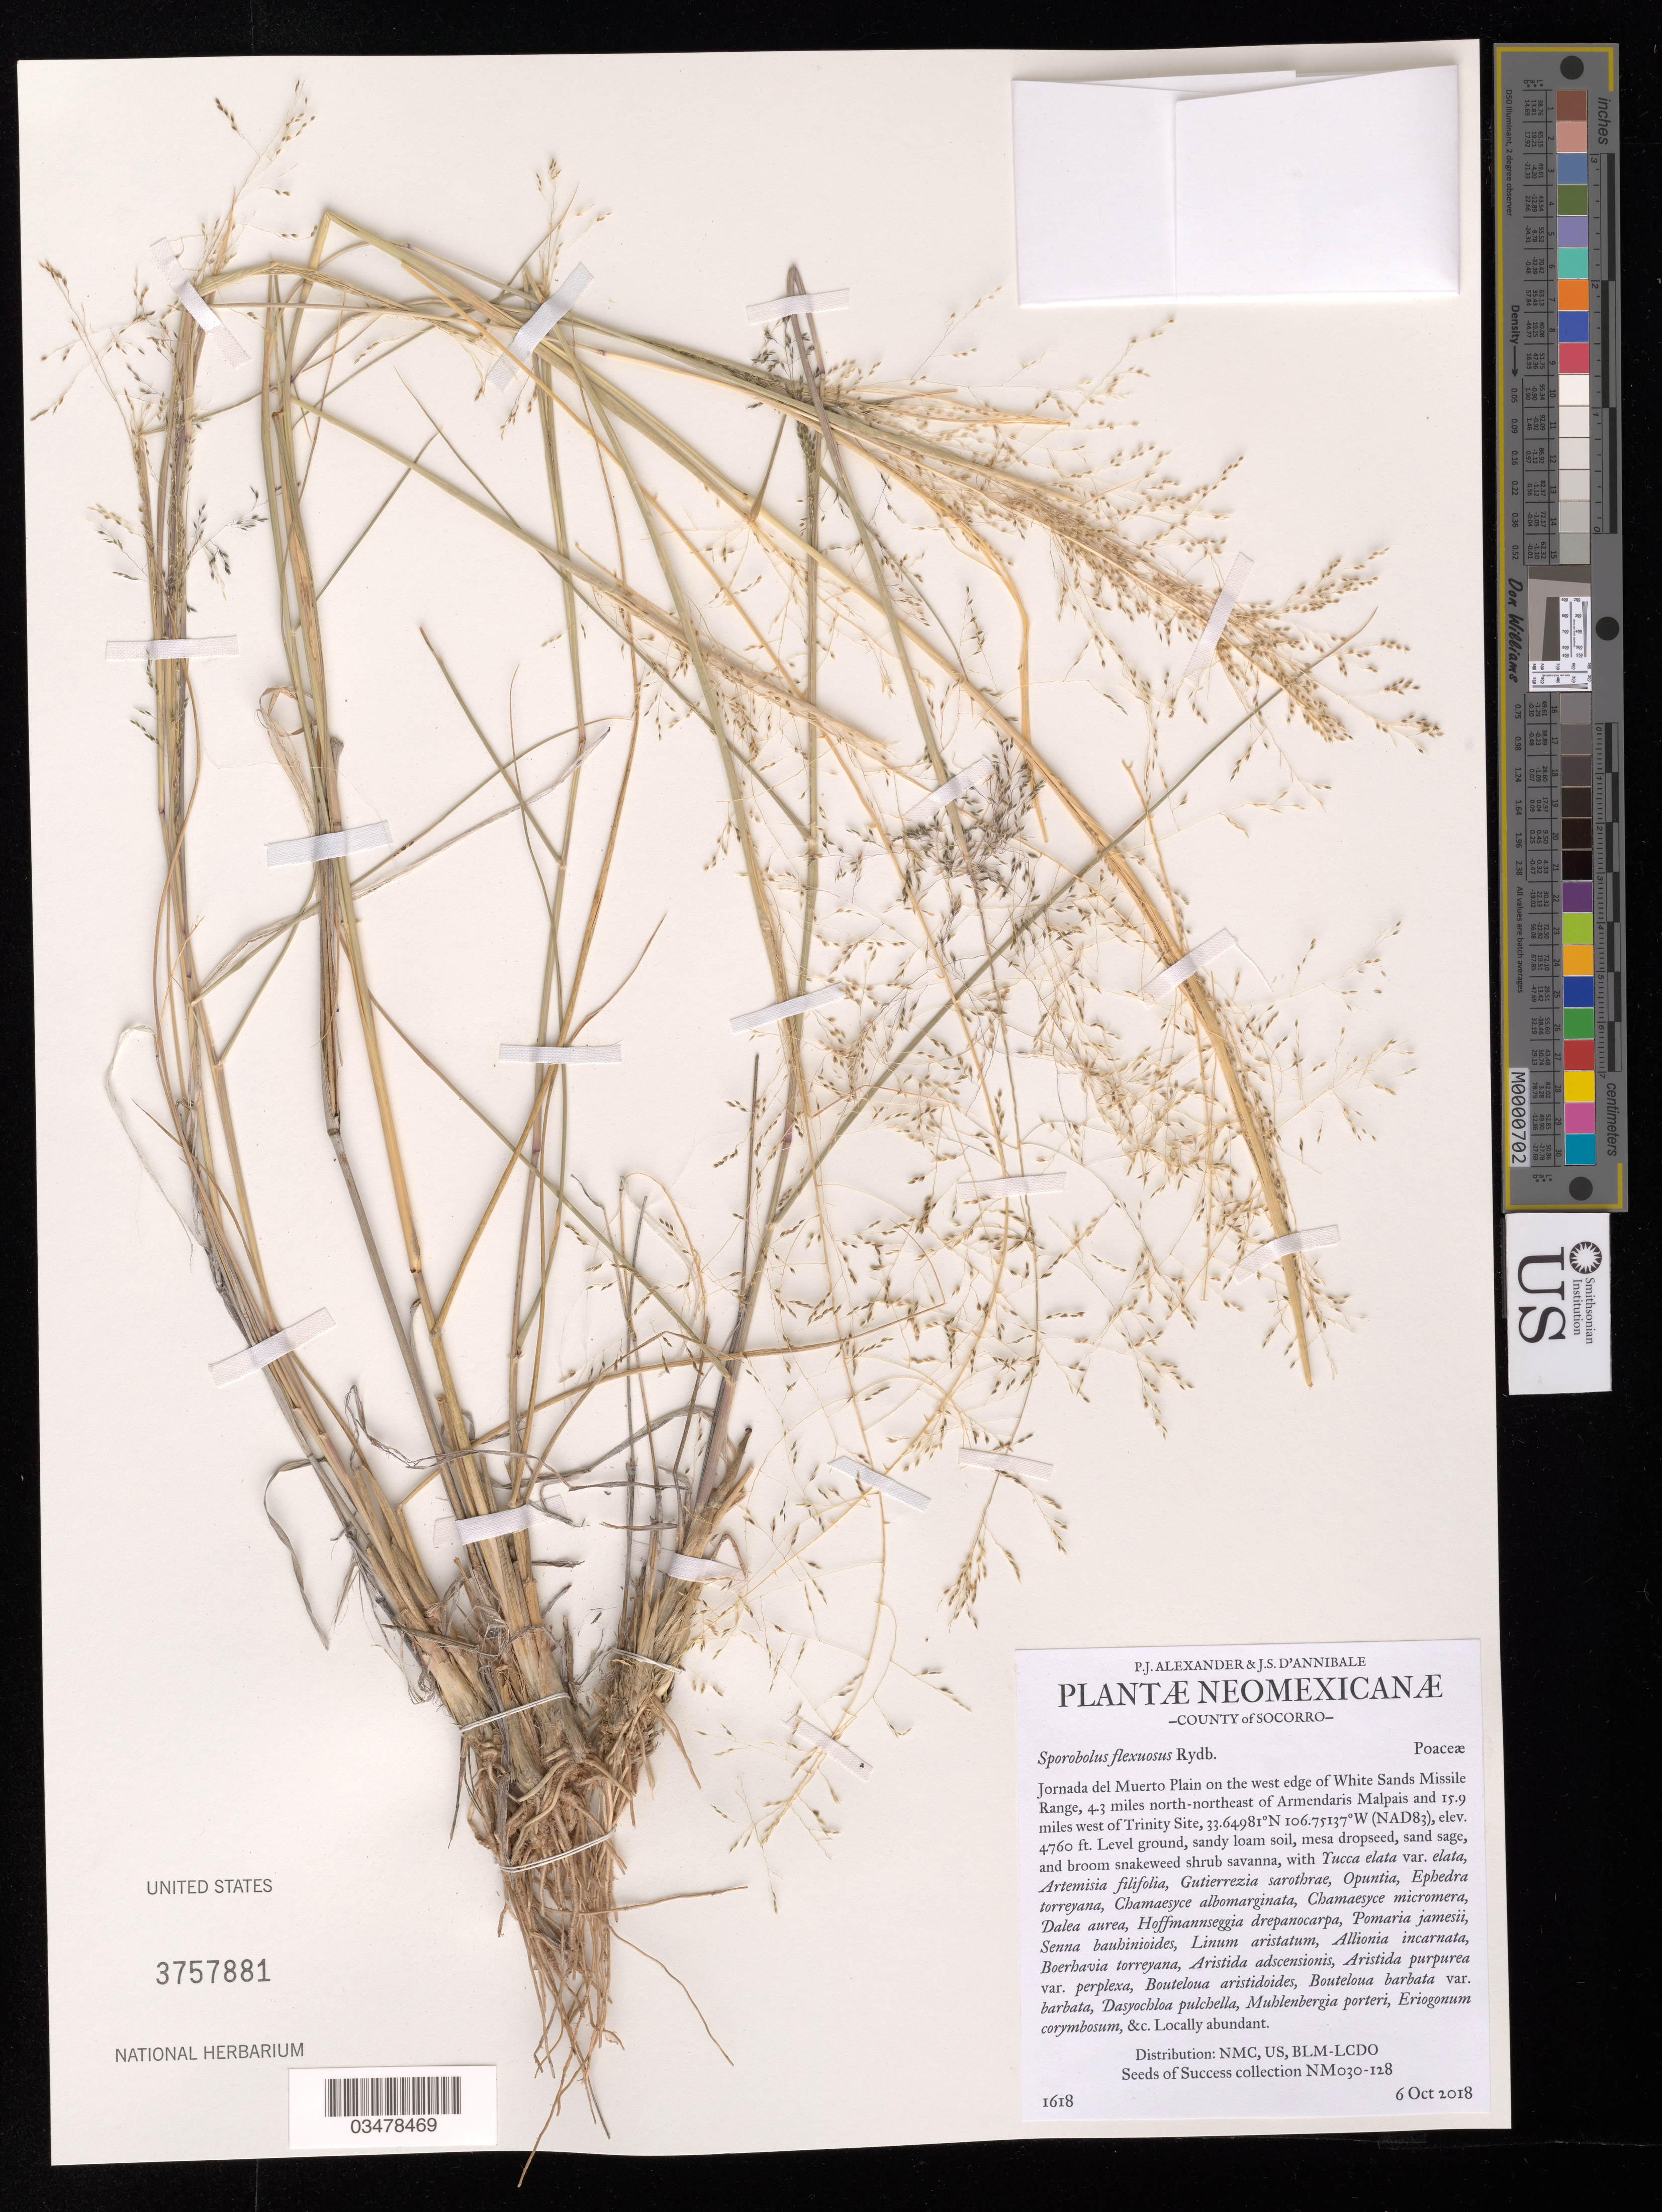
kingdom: Plantae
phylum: Tracheophyta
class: Liliopsida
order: Poales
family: Poaceae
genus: Sporobolus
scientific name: Sporobolus flexuosus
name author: (Thurb.) Rydb.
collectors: P. Alexander & J. D'Annibale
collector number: NM030-128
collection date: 2018-10-06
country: United States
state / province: New Mexico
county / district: Socorro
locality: Allotment 01293. Jornada del Muerto Plain, 4-3 mi. NNE of Armendaris Malpais, W of White Sands Missile Range, 15.9 mi. W of Trinity Site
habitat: Ecological site: R042XA051NM, Sandyloam soil. Sand sage, broom snakeweed shrub savanna. With Yucca elata var. elata, Artemisia filifolia, Opuntia sp., etc.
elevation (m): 1451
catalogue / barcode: US 3757881